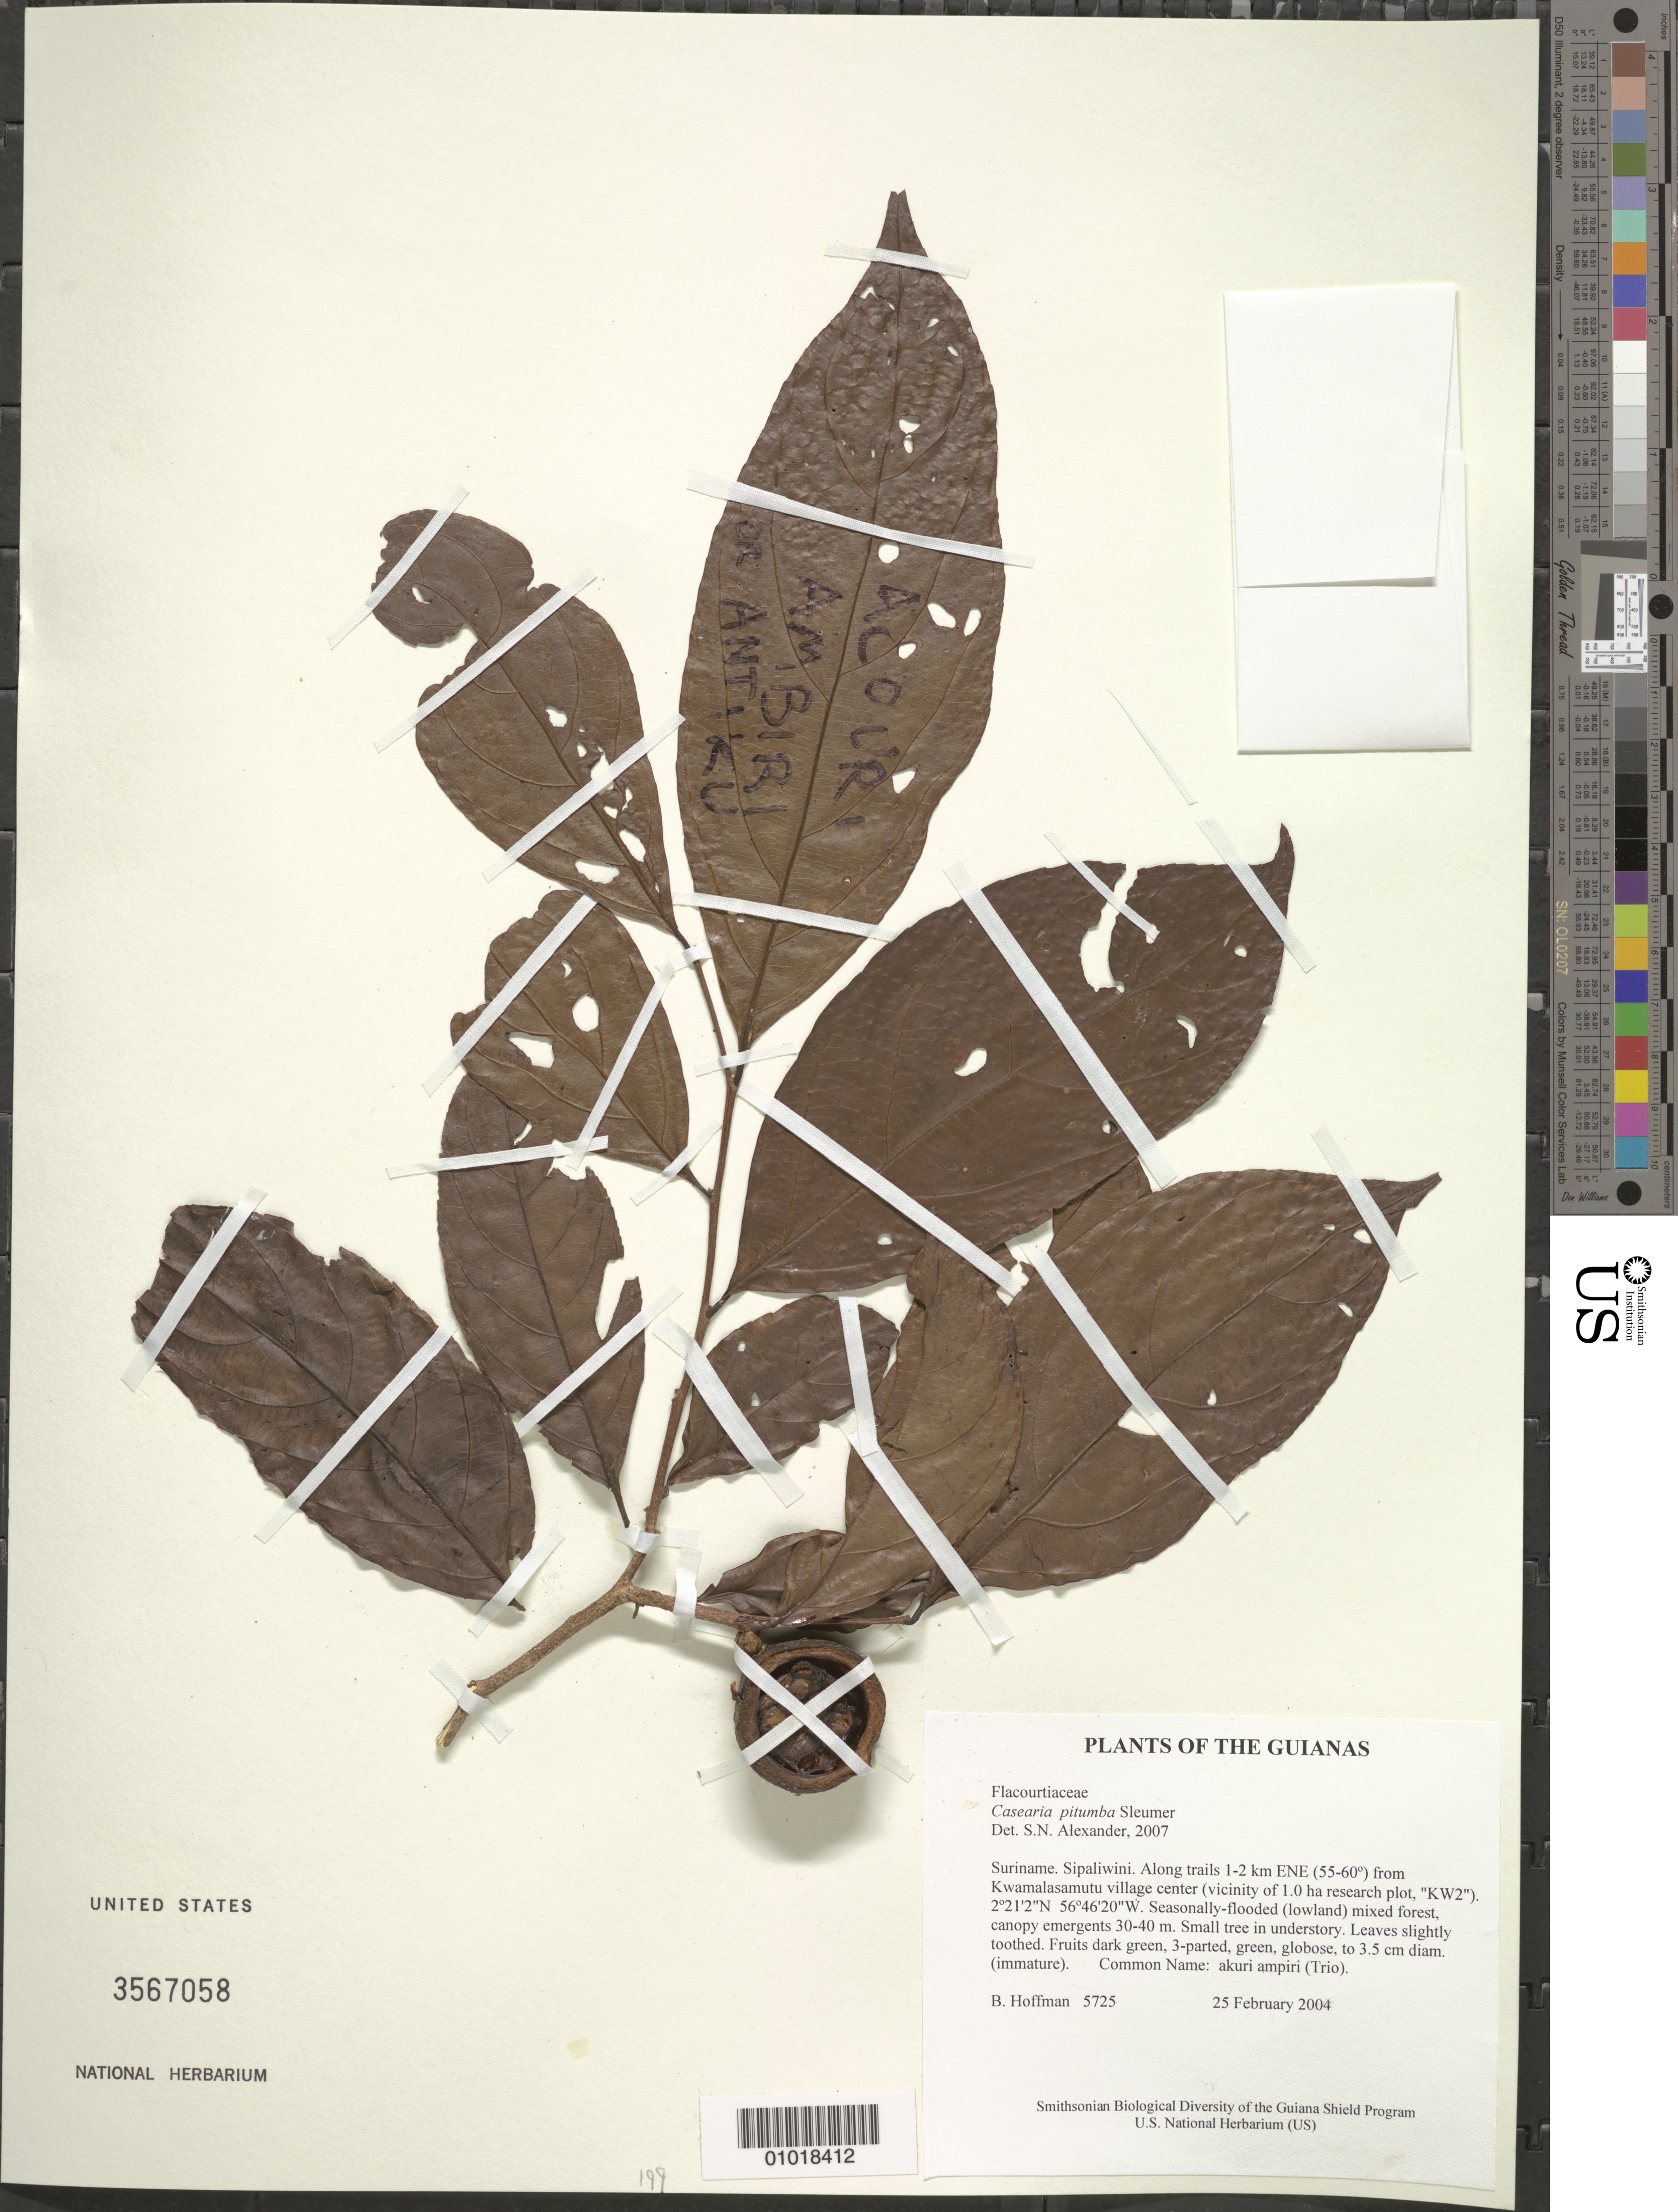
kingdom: Plantae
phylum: Tracheophyta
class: Magnoliopsida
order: Malpighiales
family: Salicaceae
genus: Casearia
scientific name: Casearia pitumba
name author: Sleumer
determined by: Alexander, S. N.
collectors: B. Hoffman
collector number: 5725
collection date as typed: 25 February 2004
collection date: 2004-02-25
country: Suriname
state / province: Sipaliwini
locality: Along trails 1-2 km ENE (55-60º) from Kwamalasamutu village center (vicinity of 1.0 ha research plot, "KW2")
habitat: Seasonally-flooded (lowland) mixed forest, canopy emergents 30-40 m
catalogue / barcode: US 3567058